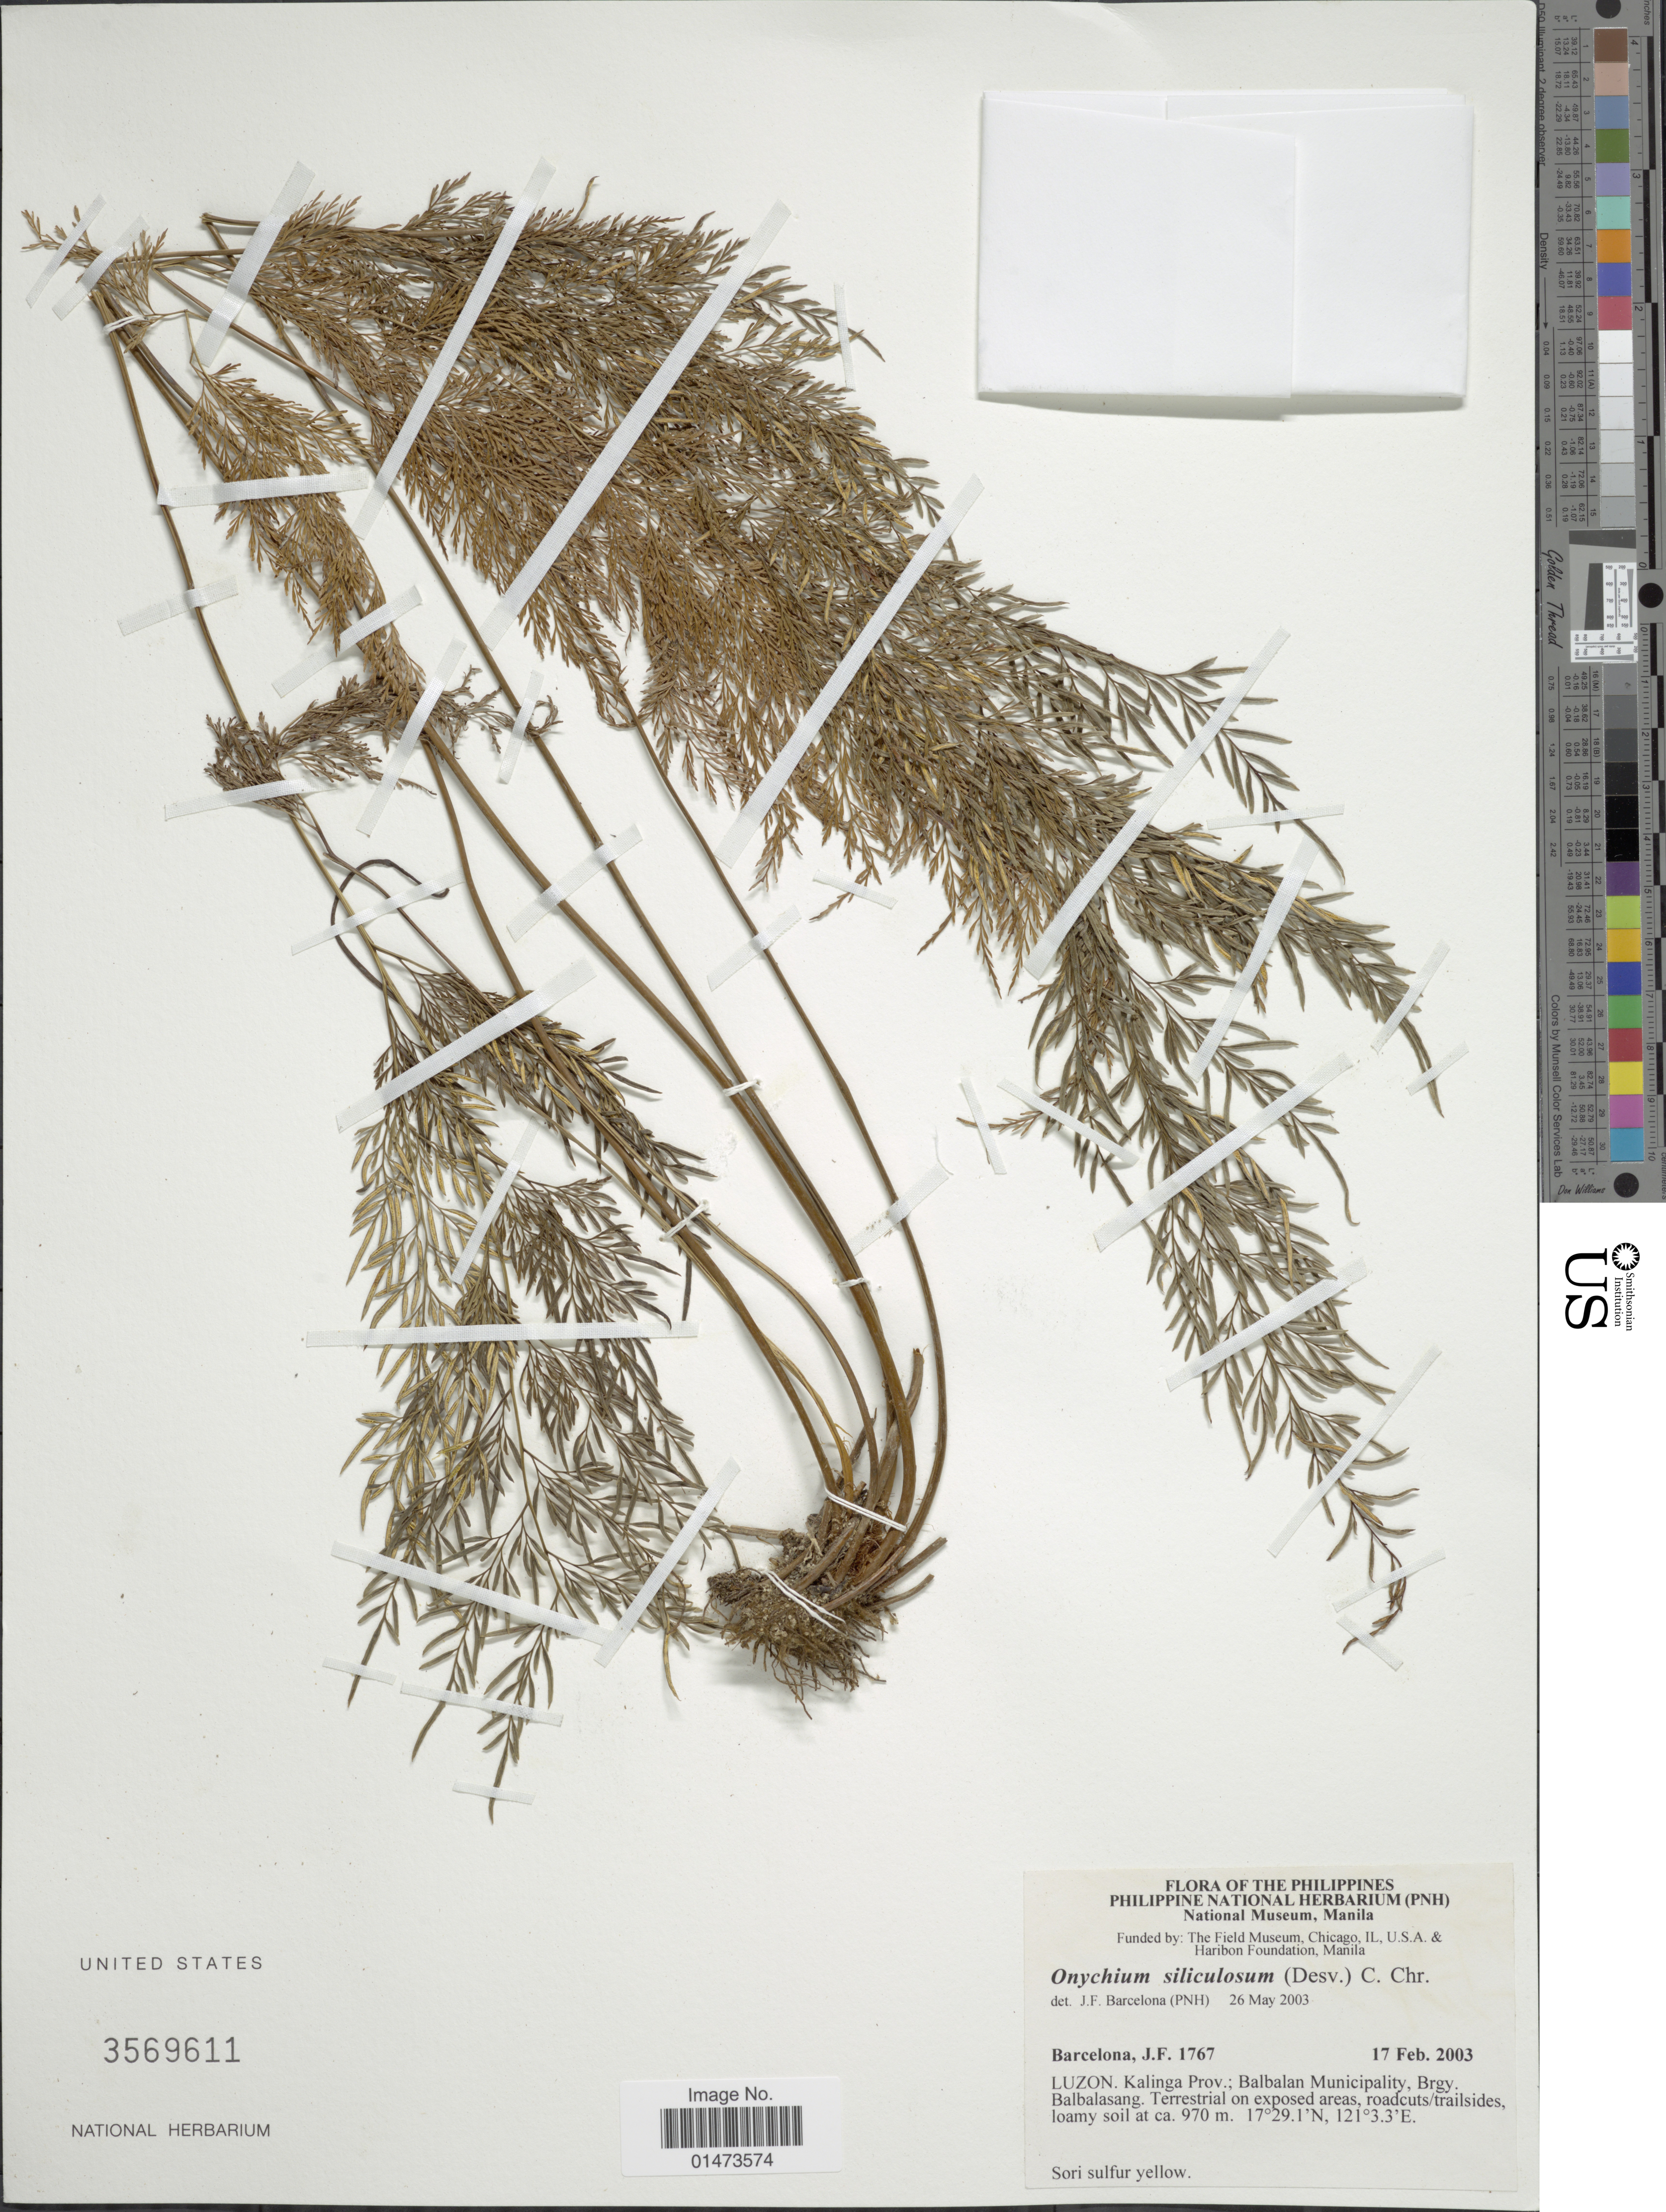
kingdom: Plantae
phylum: Tracheophyta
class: Polypodiopsida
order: Polypodiales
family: Pteridaceae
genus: Onychium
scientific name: Onychium siliculosum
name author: (Desv.) C. Chr.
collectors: J. F. Barcelona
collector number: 1767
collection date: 2003-02-17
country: Philippines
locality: Luzon. Kalinga Prov.; Balbalan Municipality, Brgy, Balbalasang, roadcuts/trailsides.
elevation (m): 970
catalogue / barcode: US 3569611